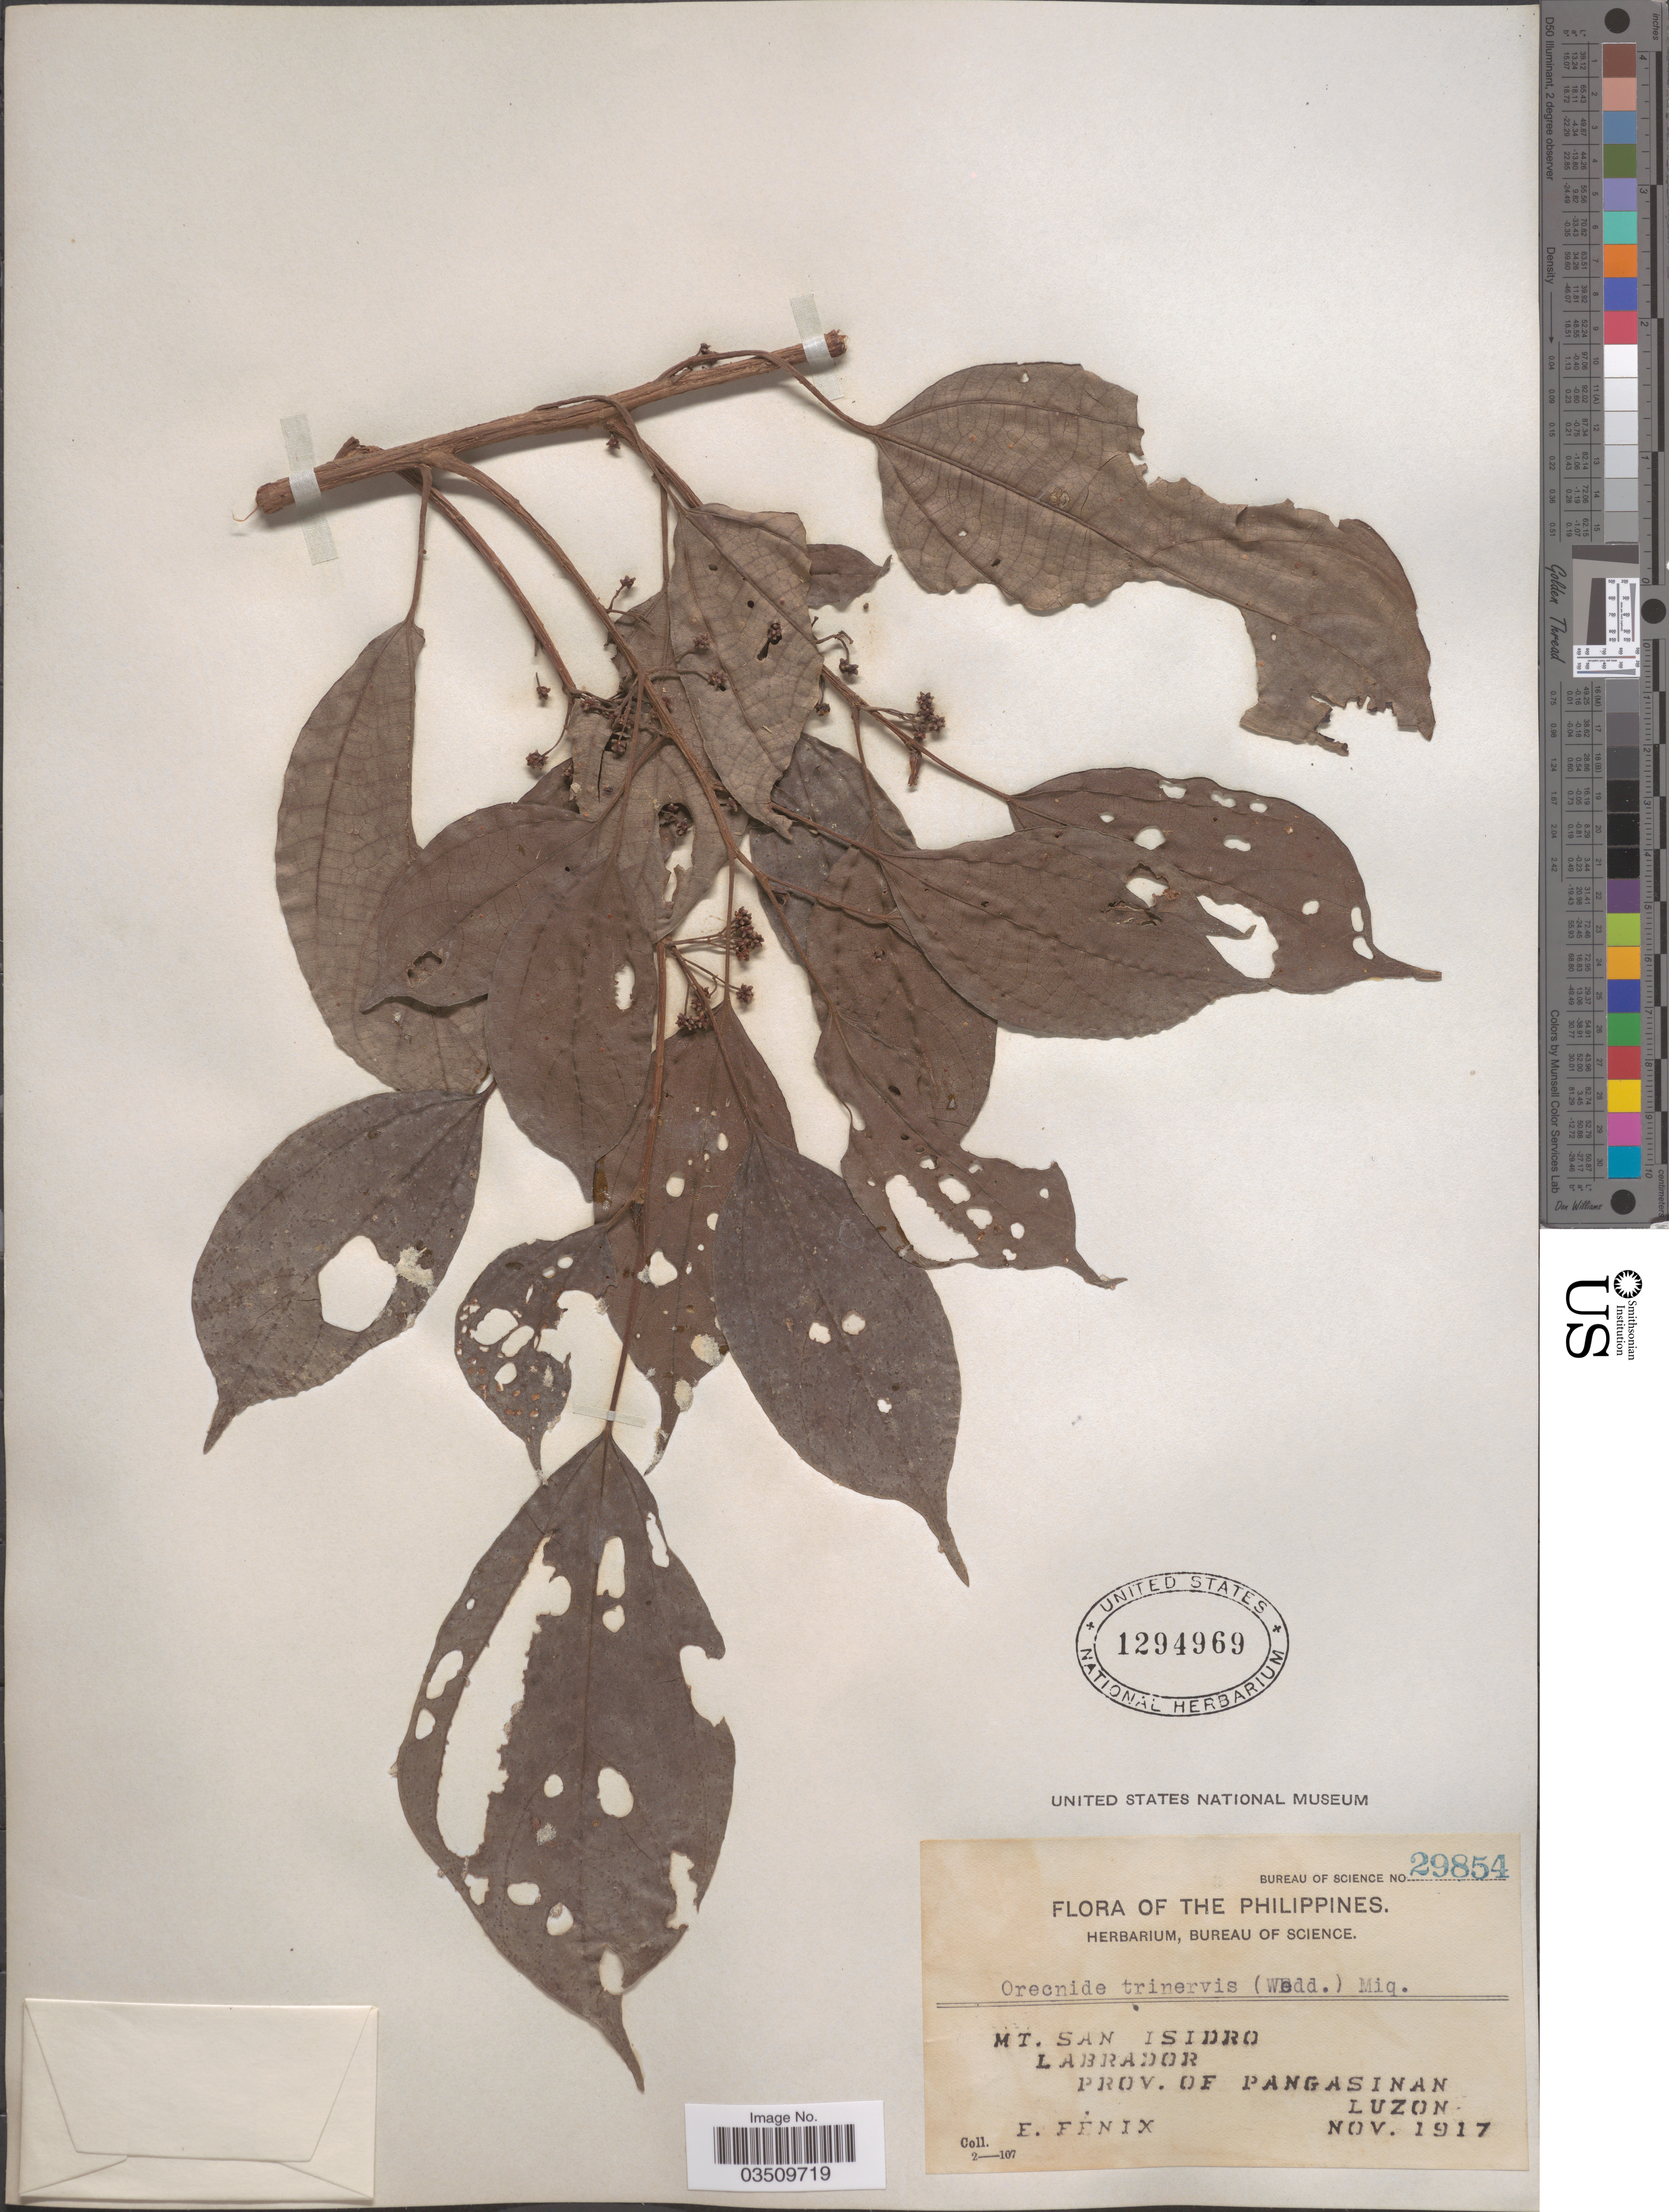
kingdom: Plantae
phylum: Tracheophyta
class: Magnoliopsida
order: Rosales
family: Urticaceae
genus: Oreocnide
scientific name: Oreocnide trinervis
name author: (Wedd.) Miq.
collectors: E. Fénix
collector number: Bureau of Science 29854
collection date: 1917-11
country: Philippines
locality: Mt. San Isidro. Labrador. Prov. of Pangasinan. Luzon.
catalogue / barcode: US 1294969